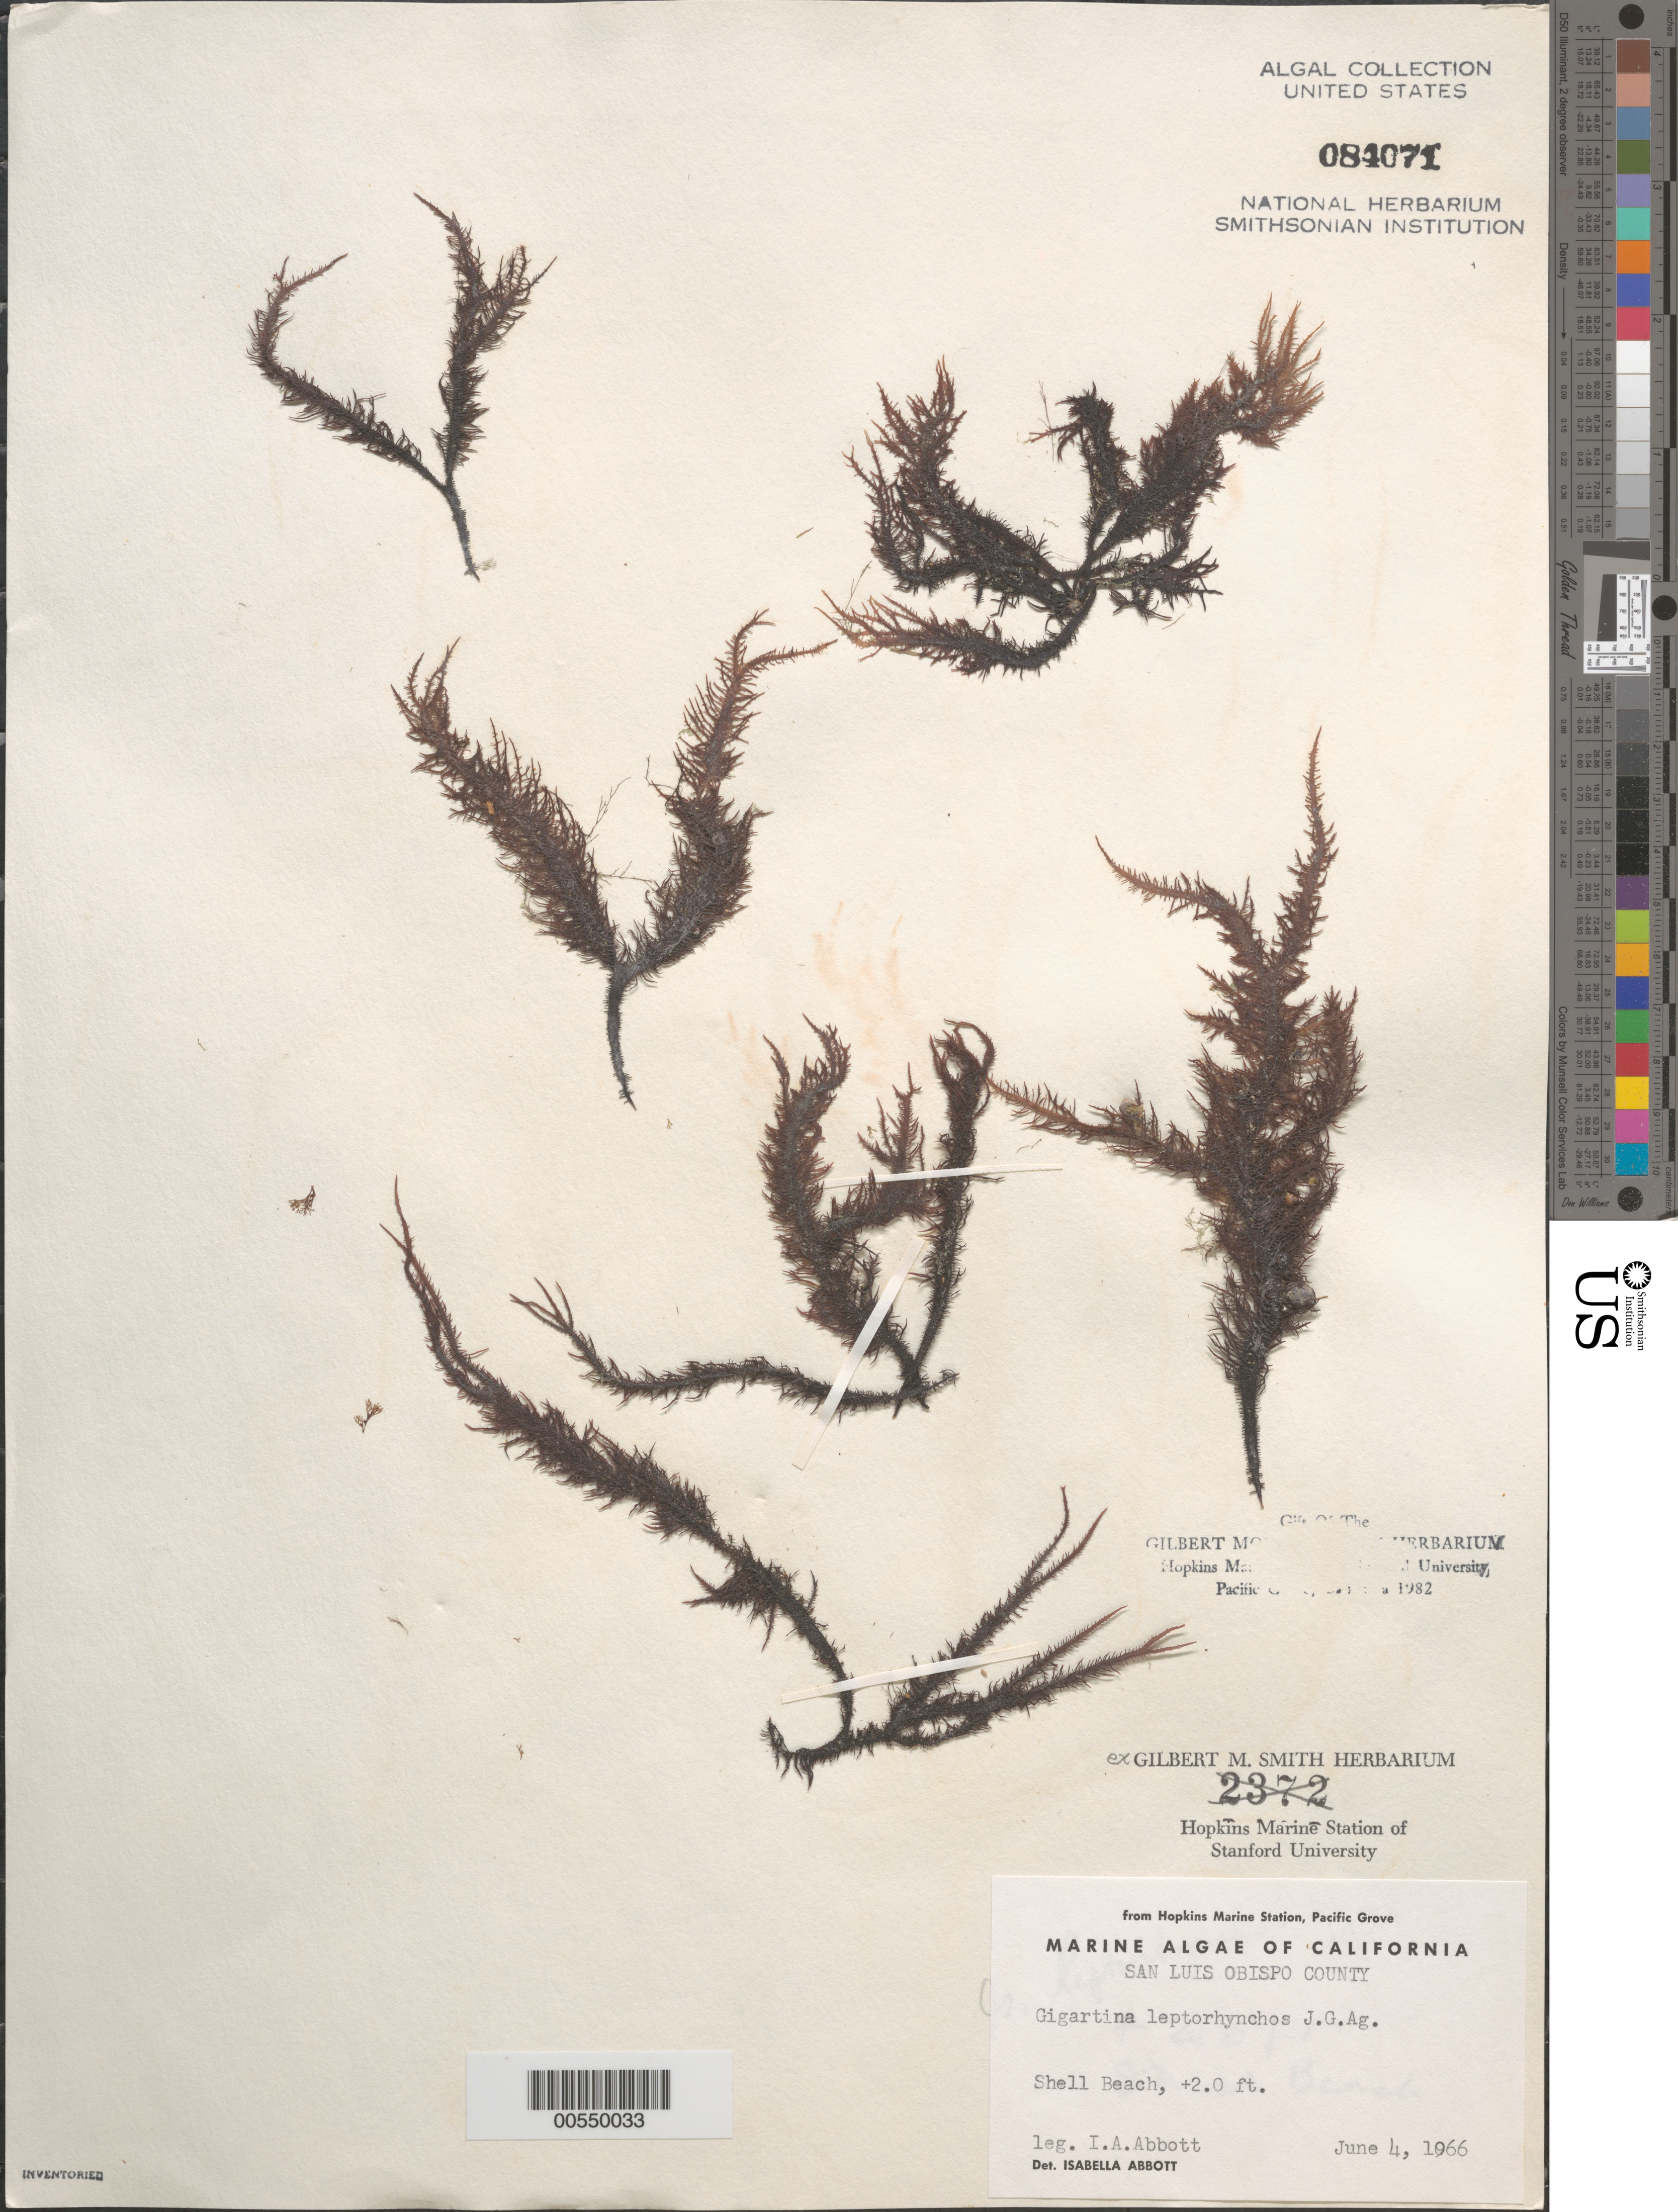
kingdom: Plantae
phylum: Rhodophyta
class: Florideophyceae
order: Gigartinales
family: Gigartinaceae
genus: Mazzaella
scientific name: Mazzaella leptorhynchos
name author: (J. Agardh) Leister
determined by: Algae name updating Project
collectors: I. A. Abbott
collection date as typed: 04 Jun 1966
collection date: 1966-06-04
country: United States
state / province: California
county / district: San Luis Obispo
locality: Shell Beach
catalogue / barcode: US 84071